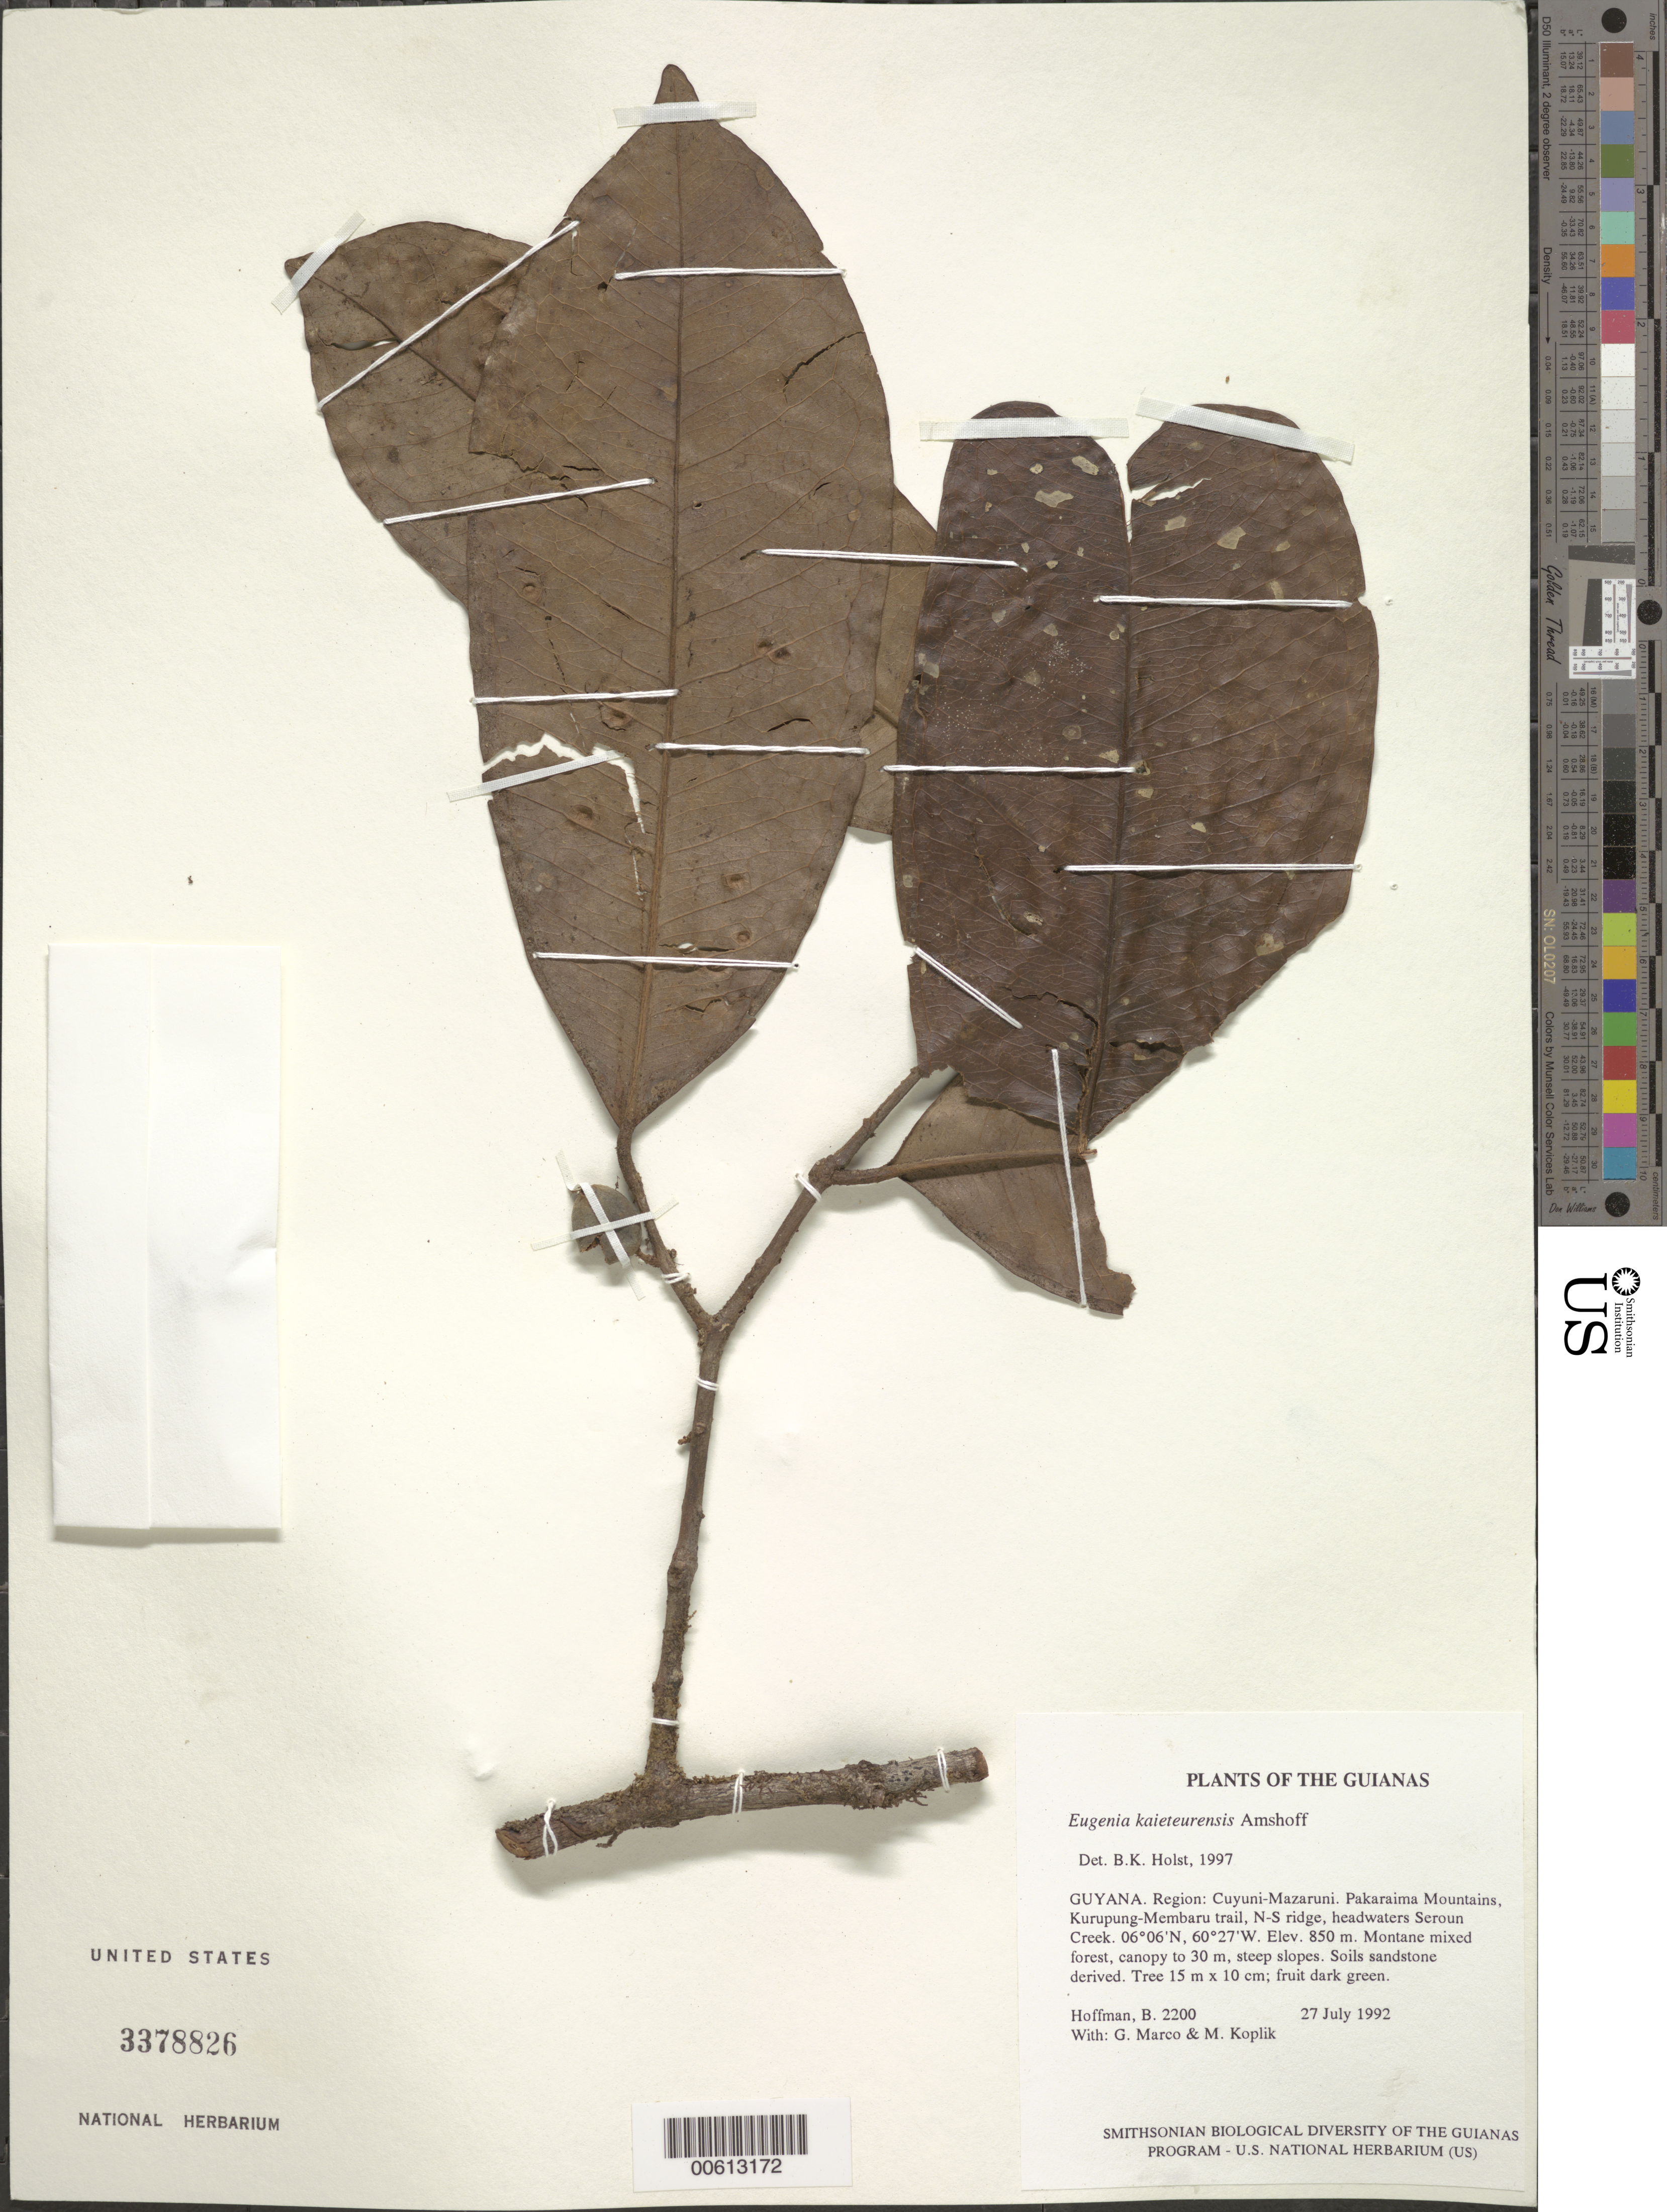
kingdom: Plantae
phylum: Tracheophyta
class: Magnoliopsida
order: Myrtales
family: Myrtaceae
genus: Eugenia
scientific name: Eugenia kaieteurensis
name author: Amshoff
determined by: Holst, Bruce K.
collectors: B. Hoffman, G. Marco & M. Koplik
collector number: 2200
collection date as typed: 27 July 1992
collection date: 1992-07-27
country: Guyana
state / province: Cuyuni-Mazaruni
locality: Pakaraima Mountains, Kurupung-Membaru trail, N-S ridge, divide between the two watersheds, headwaters Seroun Creek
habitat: Montane mixed forest, canopy to 30 m, steep slopes. Soils sandstone derived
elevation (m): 850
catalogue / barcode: US 3378826